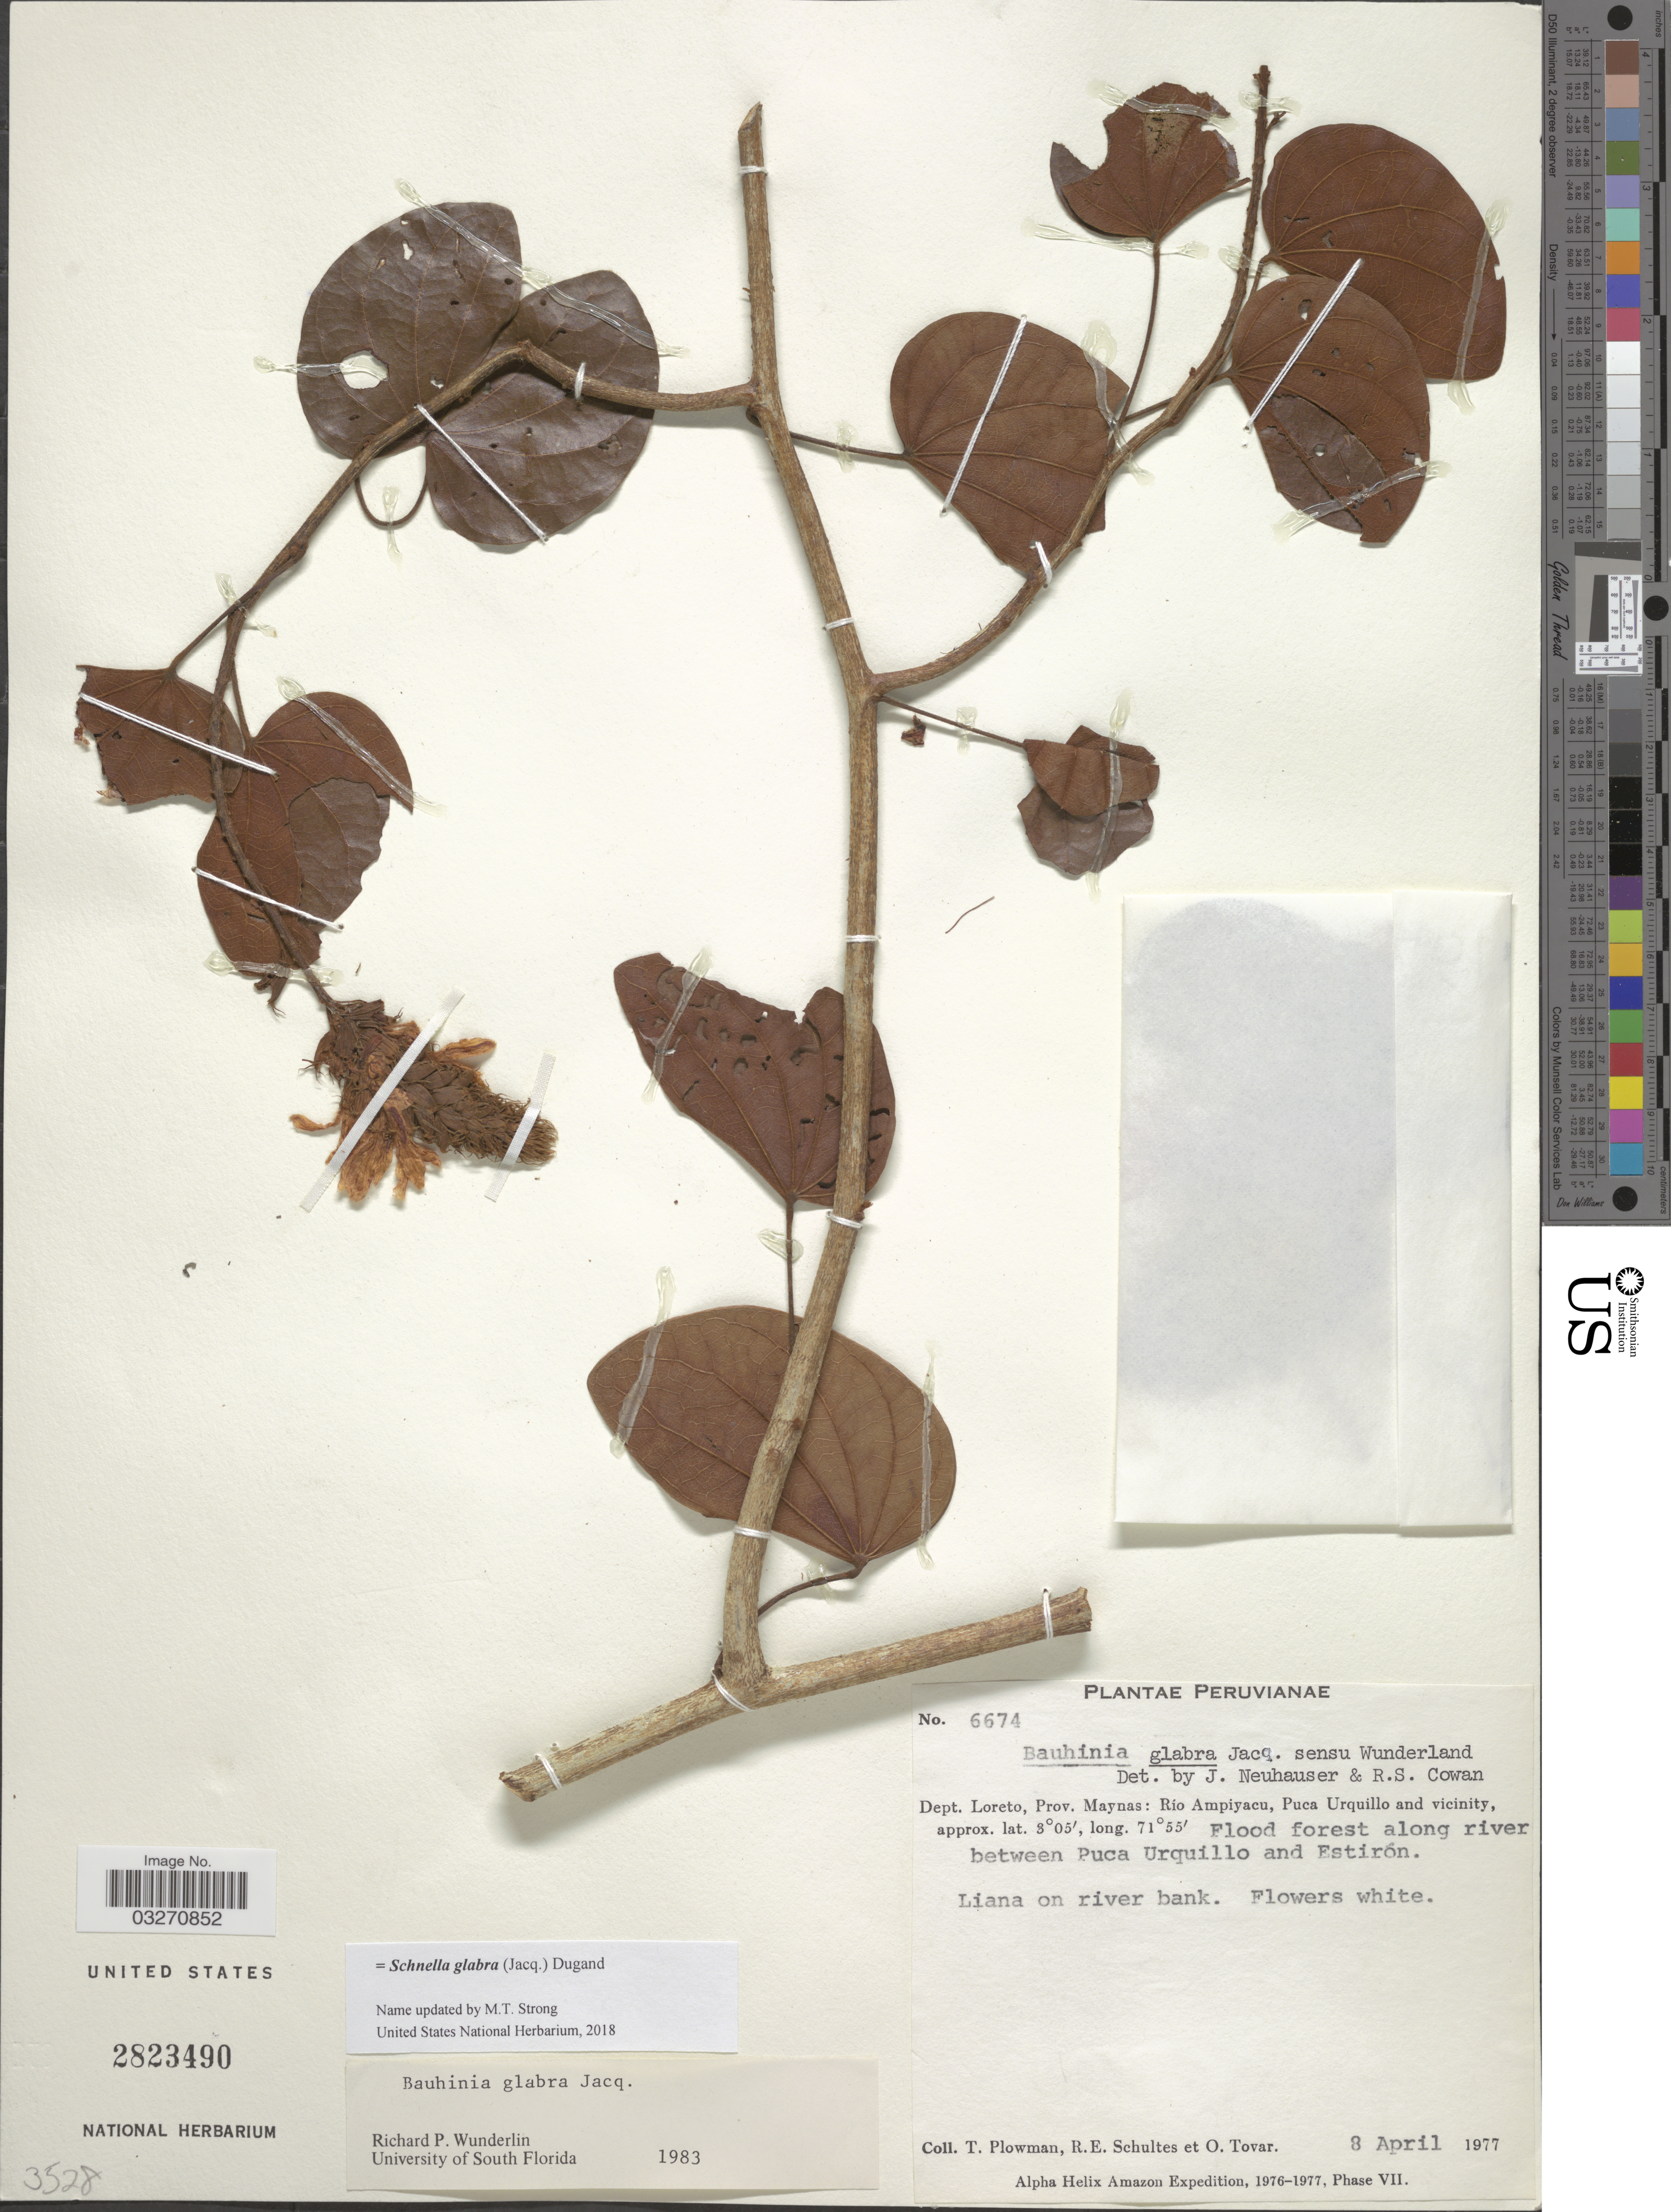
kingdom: Plantae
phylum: Tracheophyta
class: Magnoliopsida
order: Fabales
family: Fabaceae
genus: Schnella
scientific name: Schnella glabra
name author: (Jacq.) Dugand G.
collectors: T. Plowman, R. E. Schultes & Ó. Tovar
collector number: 6674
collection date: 1977-04-08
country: Peru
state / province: Loreto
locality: Dept. Loreto, Prov. Maynas: Río Ampiyacu, Puca Urquillo and vicinity. Flood forest along river between Puca Urquillo and Estirón.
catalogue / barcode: US 2823490